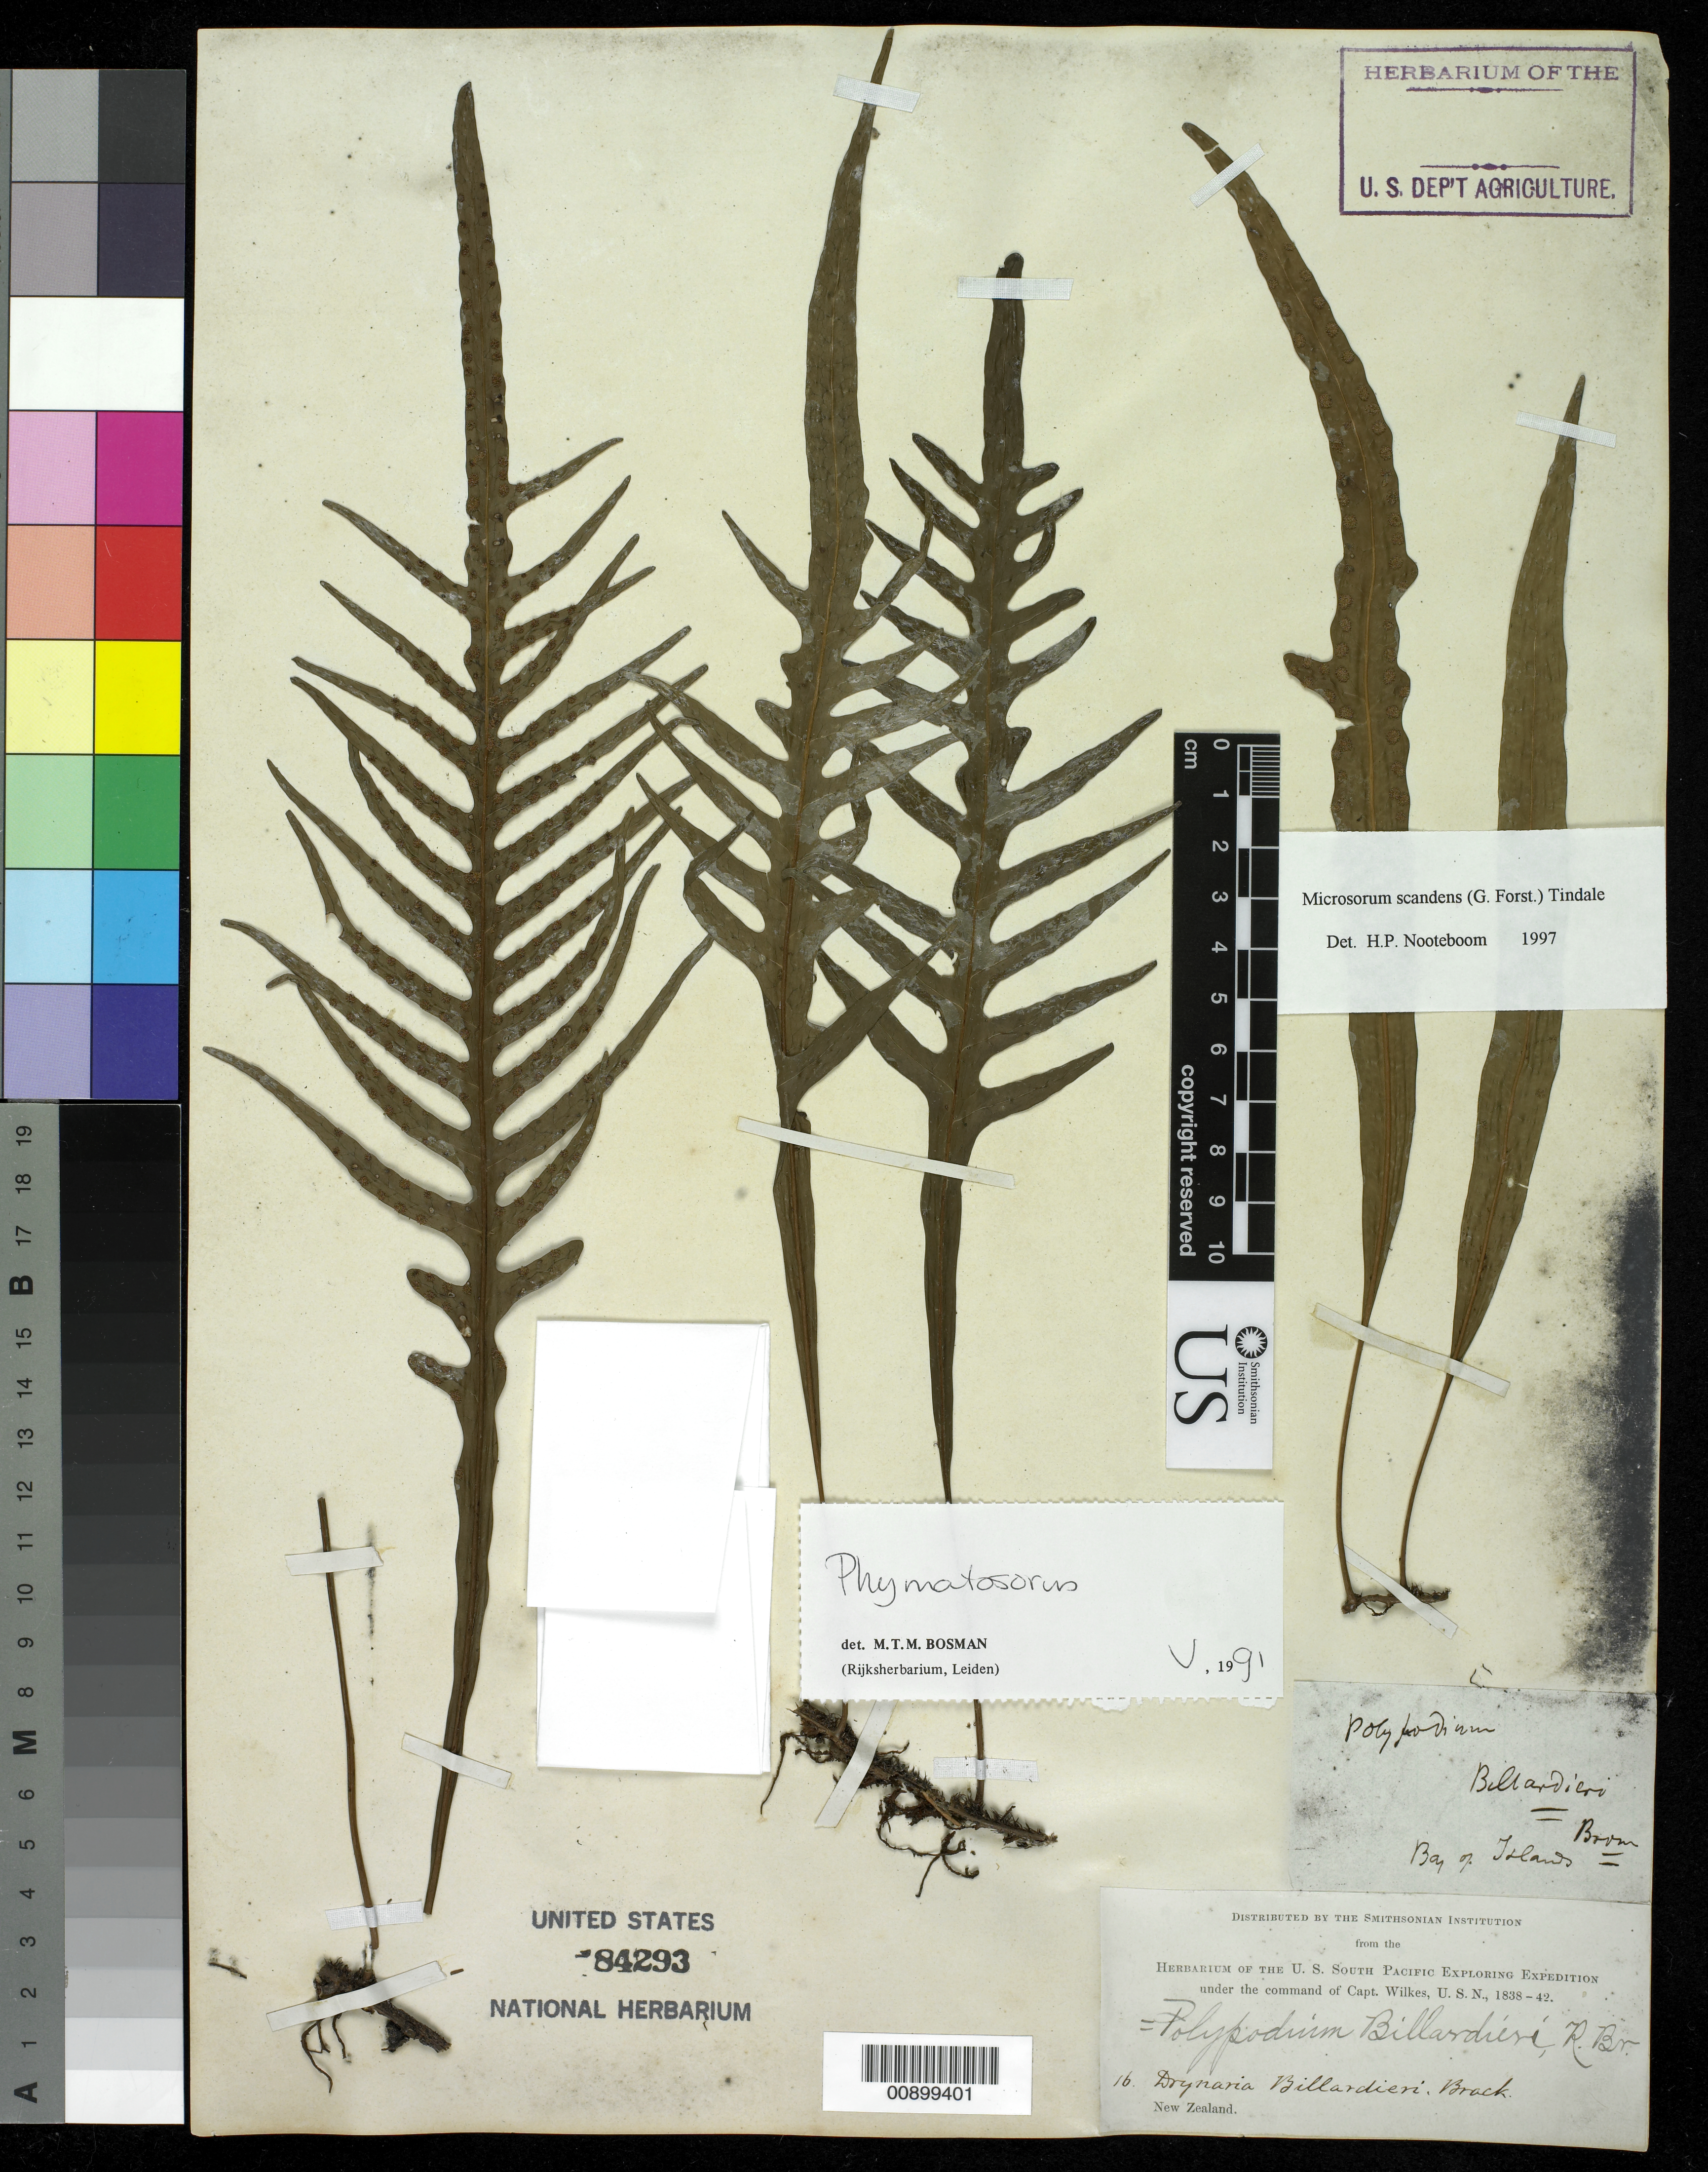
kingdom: Plantae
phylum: Tracheophyta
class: Polypodiopsida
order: Polypodiales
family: Polypodiaceae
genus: Microsorum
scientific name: Microsorum scandens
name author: Tindale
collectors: Wilkes Explor. Exped.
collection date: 1838/1842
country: New Zealand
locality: New Zealand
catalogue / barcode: US 84293